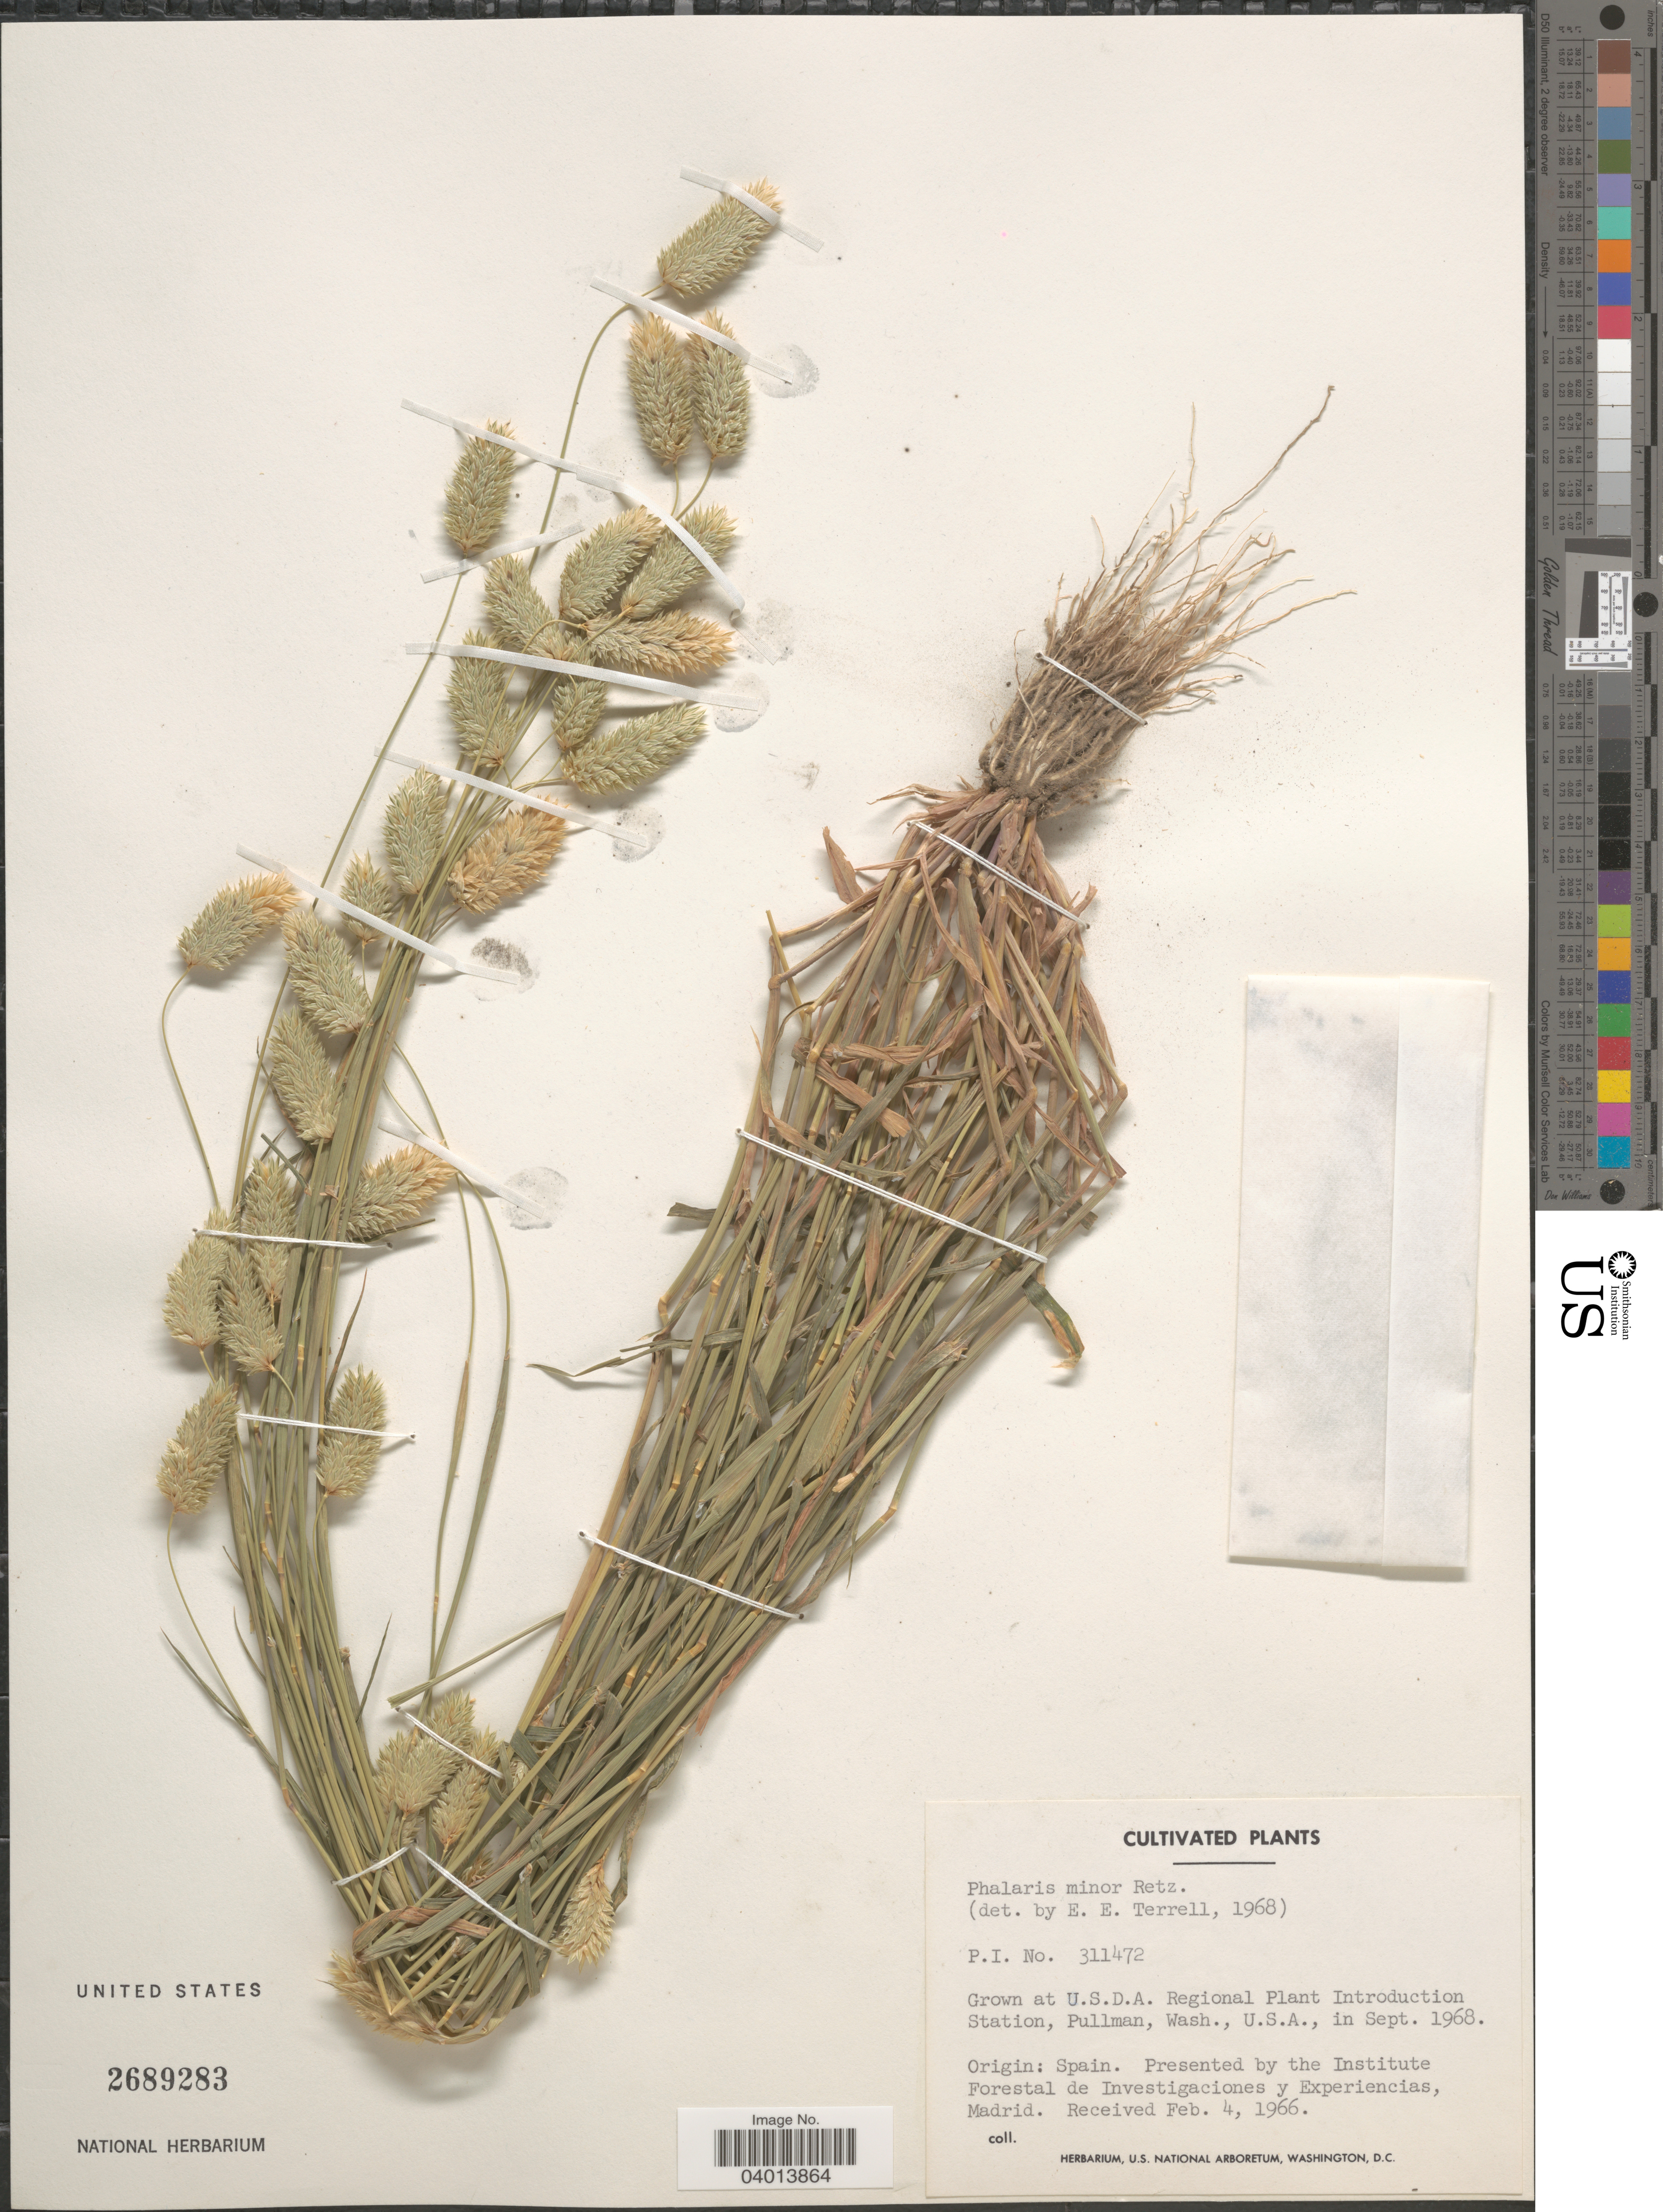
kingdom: Plantae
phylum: Tracheophyta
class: Liliopsida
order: Poales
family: Poaceae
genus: Phalaris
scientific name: Phalaris minor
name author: Retz.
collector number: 311472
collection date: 1968-09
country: United States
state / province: Washington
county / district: Whitman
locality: Grown at U.S.D.A. Regional Plant Introduction Station, Pullman.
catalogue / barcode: US 2689283